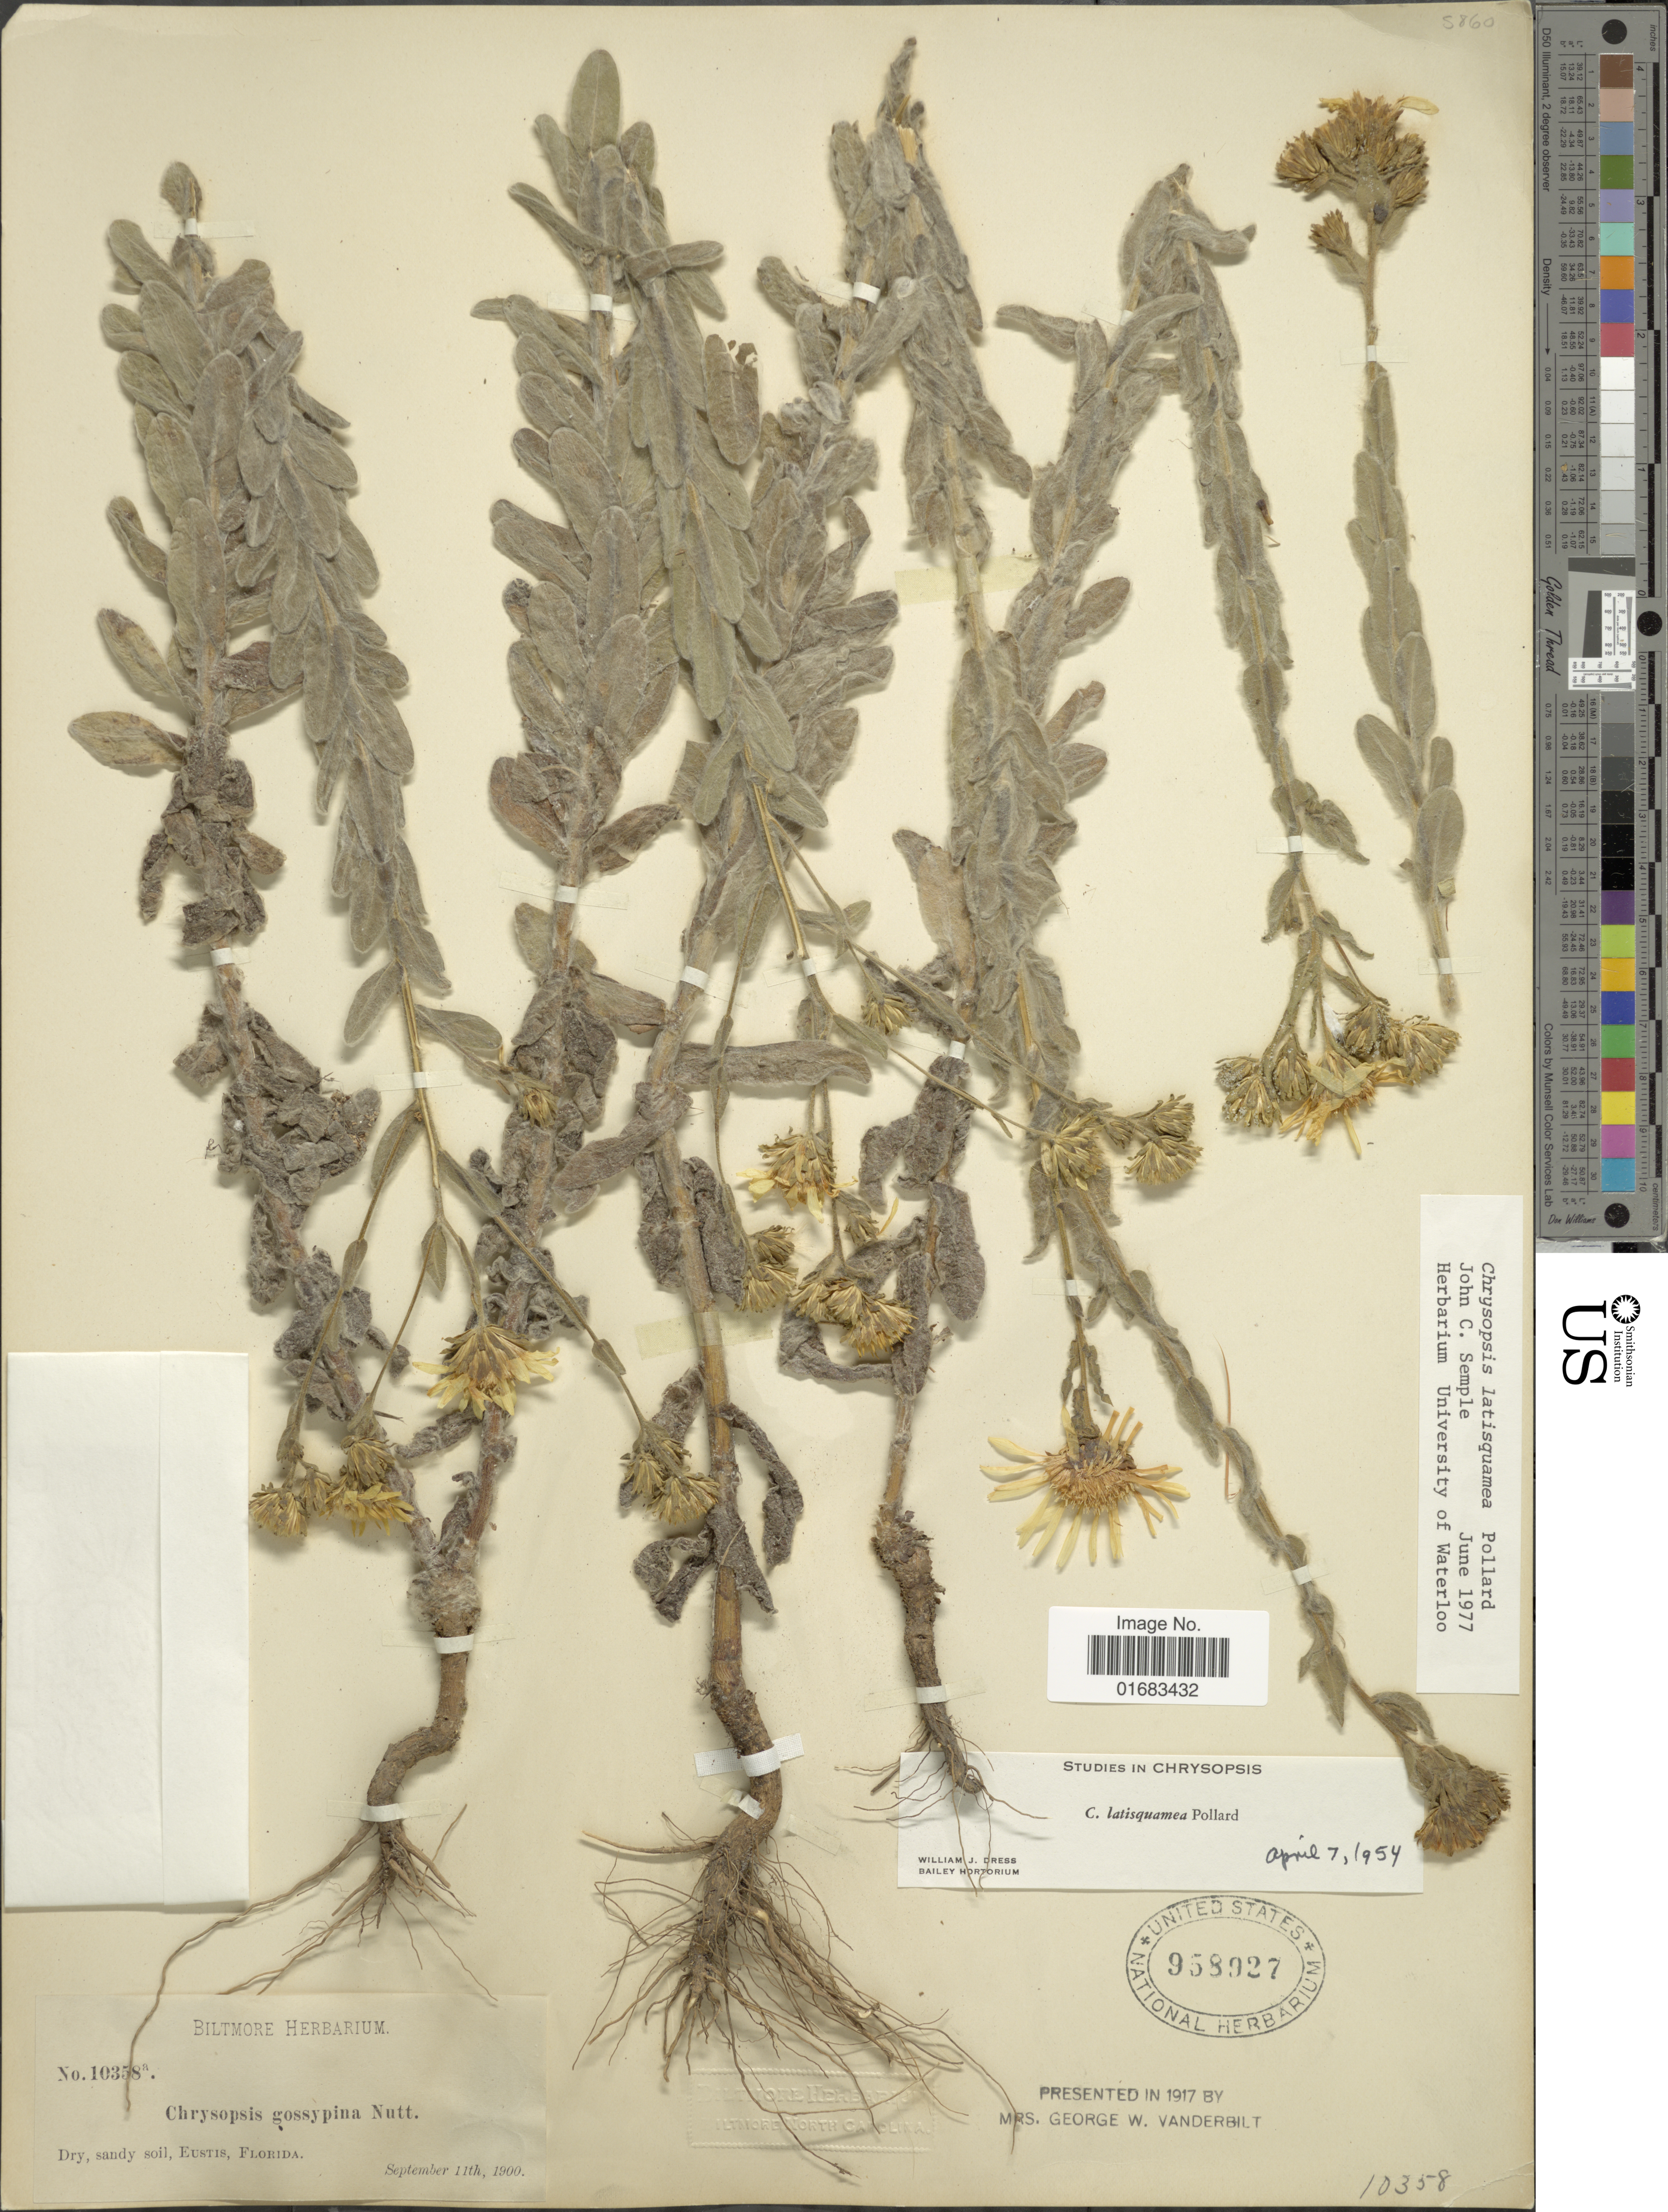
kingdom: Plantae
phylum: Tracheophyta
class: Magnoliopsida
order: Asterales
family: Asteraceae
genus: Chrysopsis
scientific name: Chrysopsis latisquamea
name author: Pollard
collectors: ex herb. Biltmore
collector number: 10358a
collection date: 1900-09-11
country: United States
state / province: Florida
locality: Eustis, Florida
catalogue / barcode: US 958927